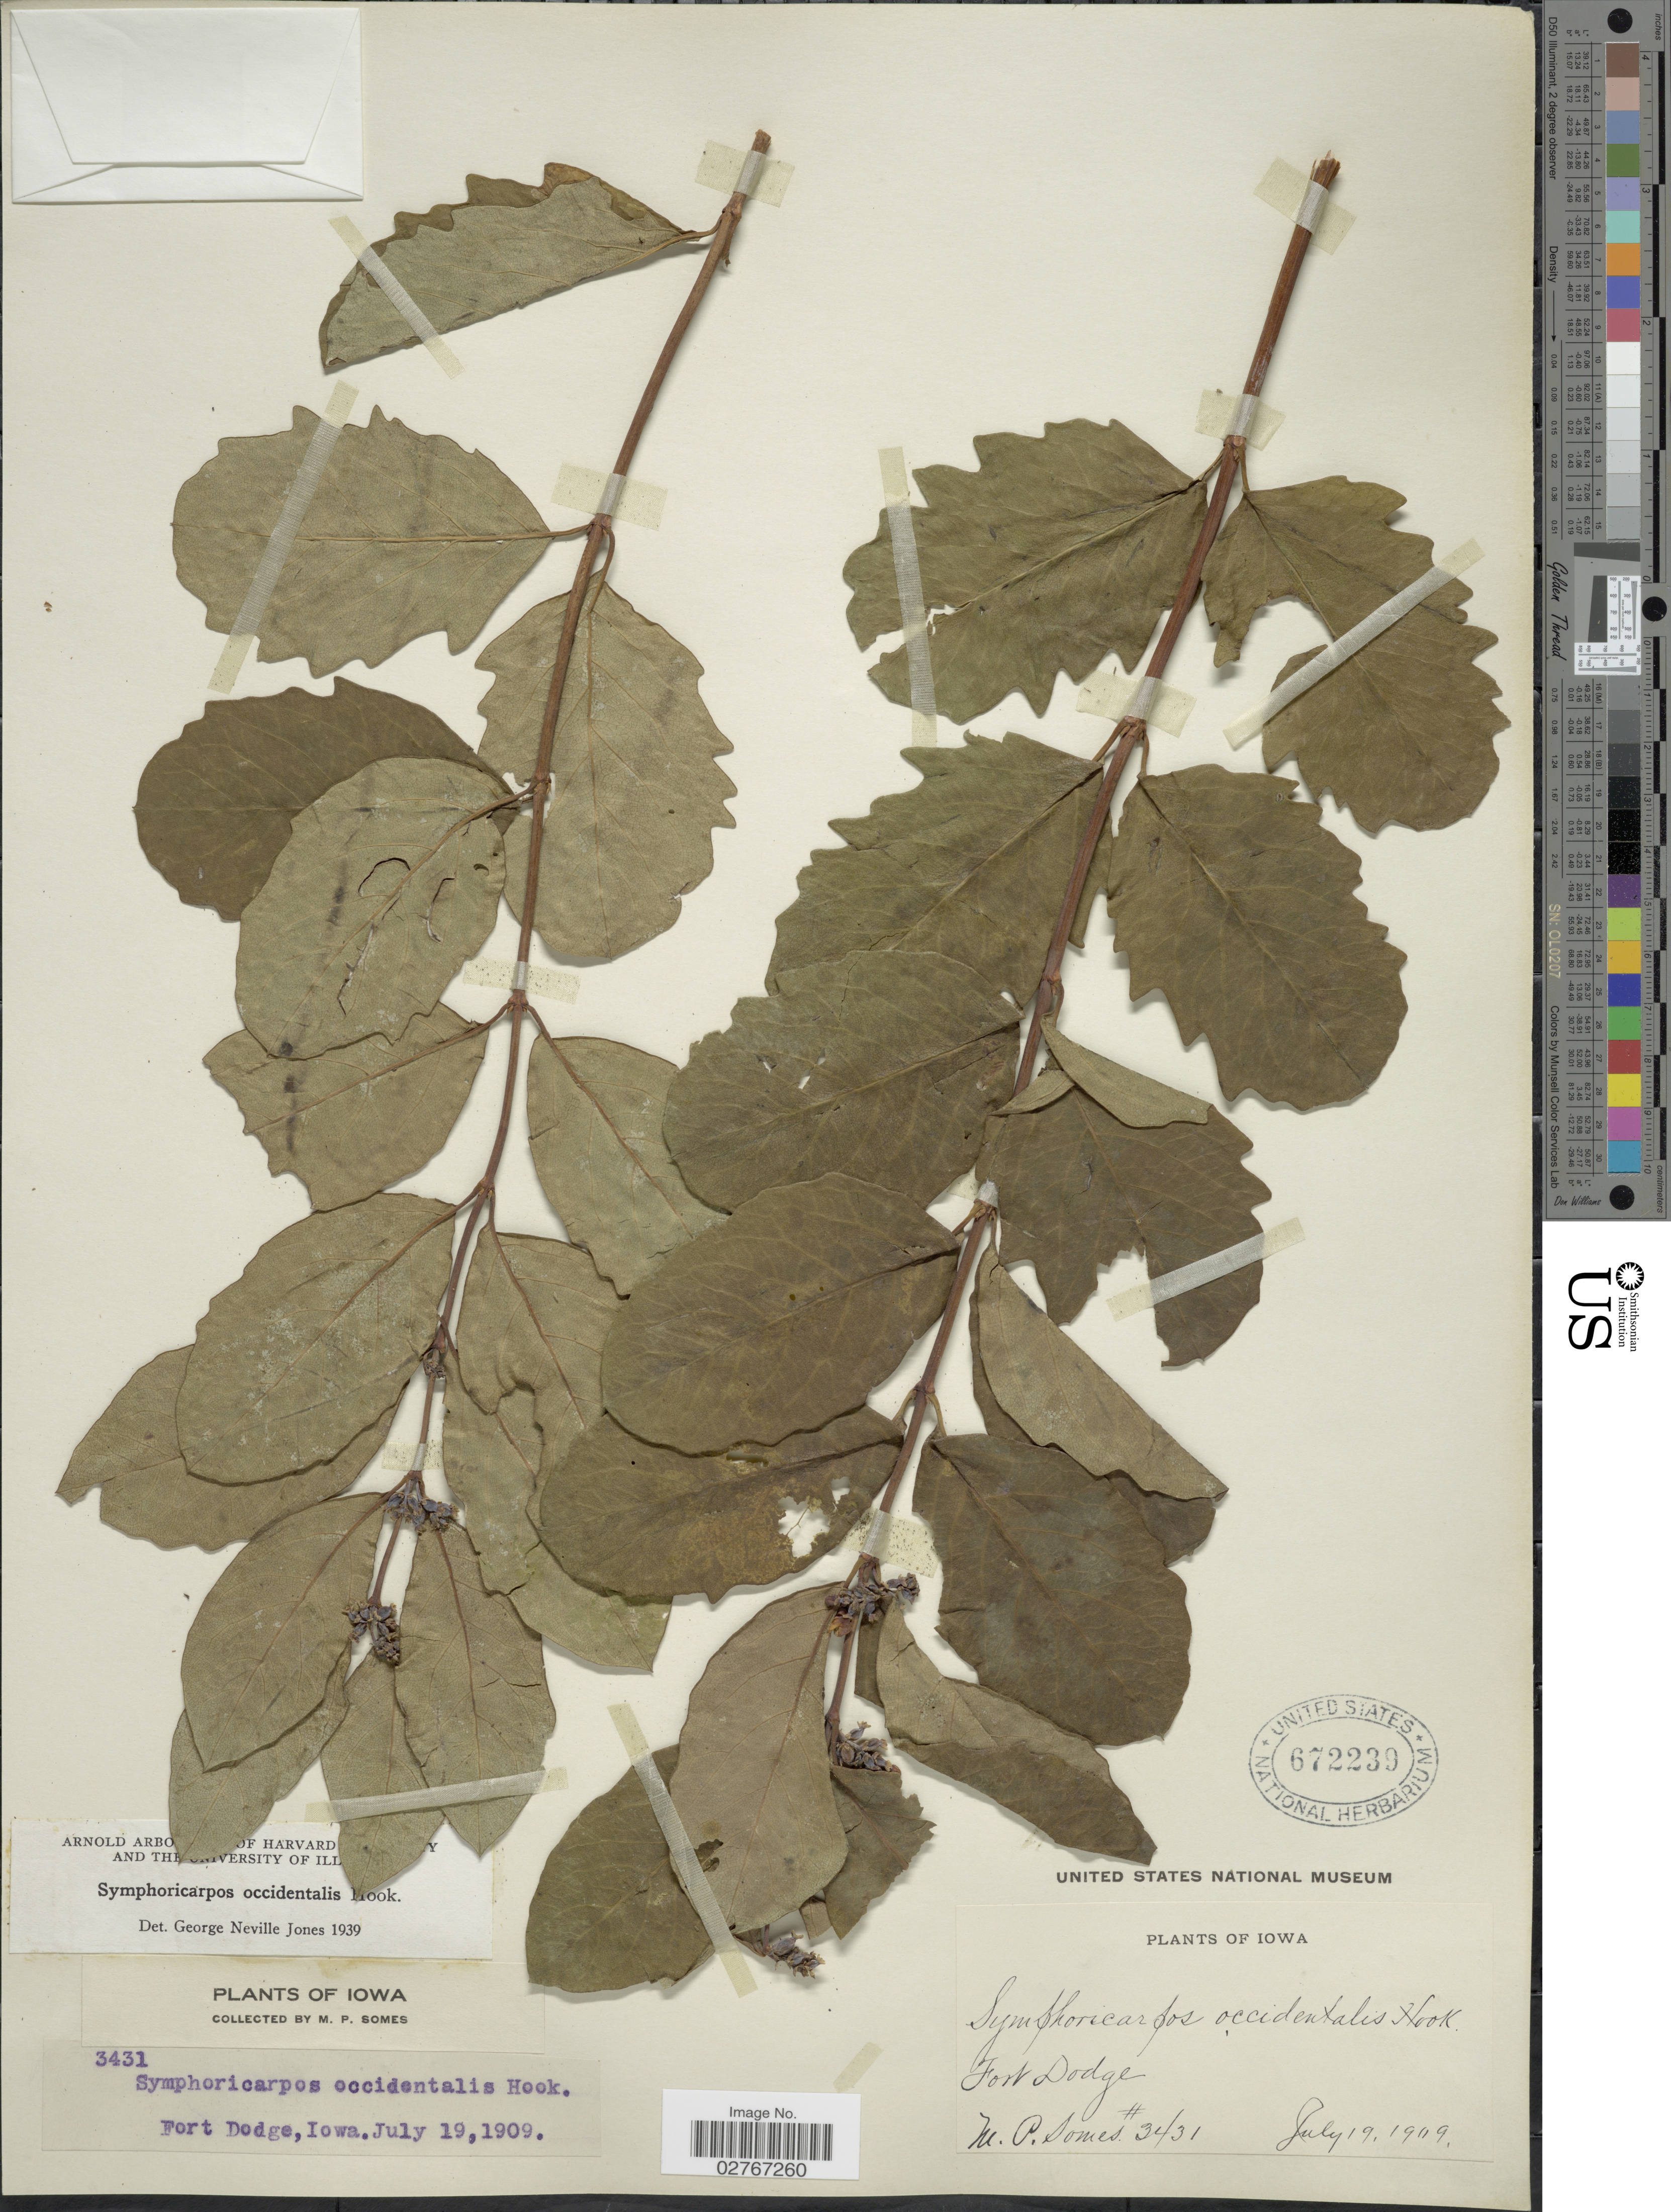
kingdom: Plantae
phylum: Tracheophyta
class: Magnoliopsida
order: Dipsacales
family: Caprifoliaceae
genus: Symphoricarpos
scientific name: Symphoricarpos occidentalis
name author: (R. Br.) Hook.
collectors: M. Somes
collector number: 3431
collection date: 1909-07-19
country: United States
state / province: Iowa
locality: Fort Dodge.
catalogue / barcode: US 672239